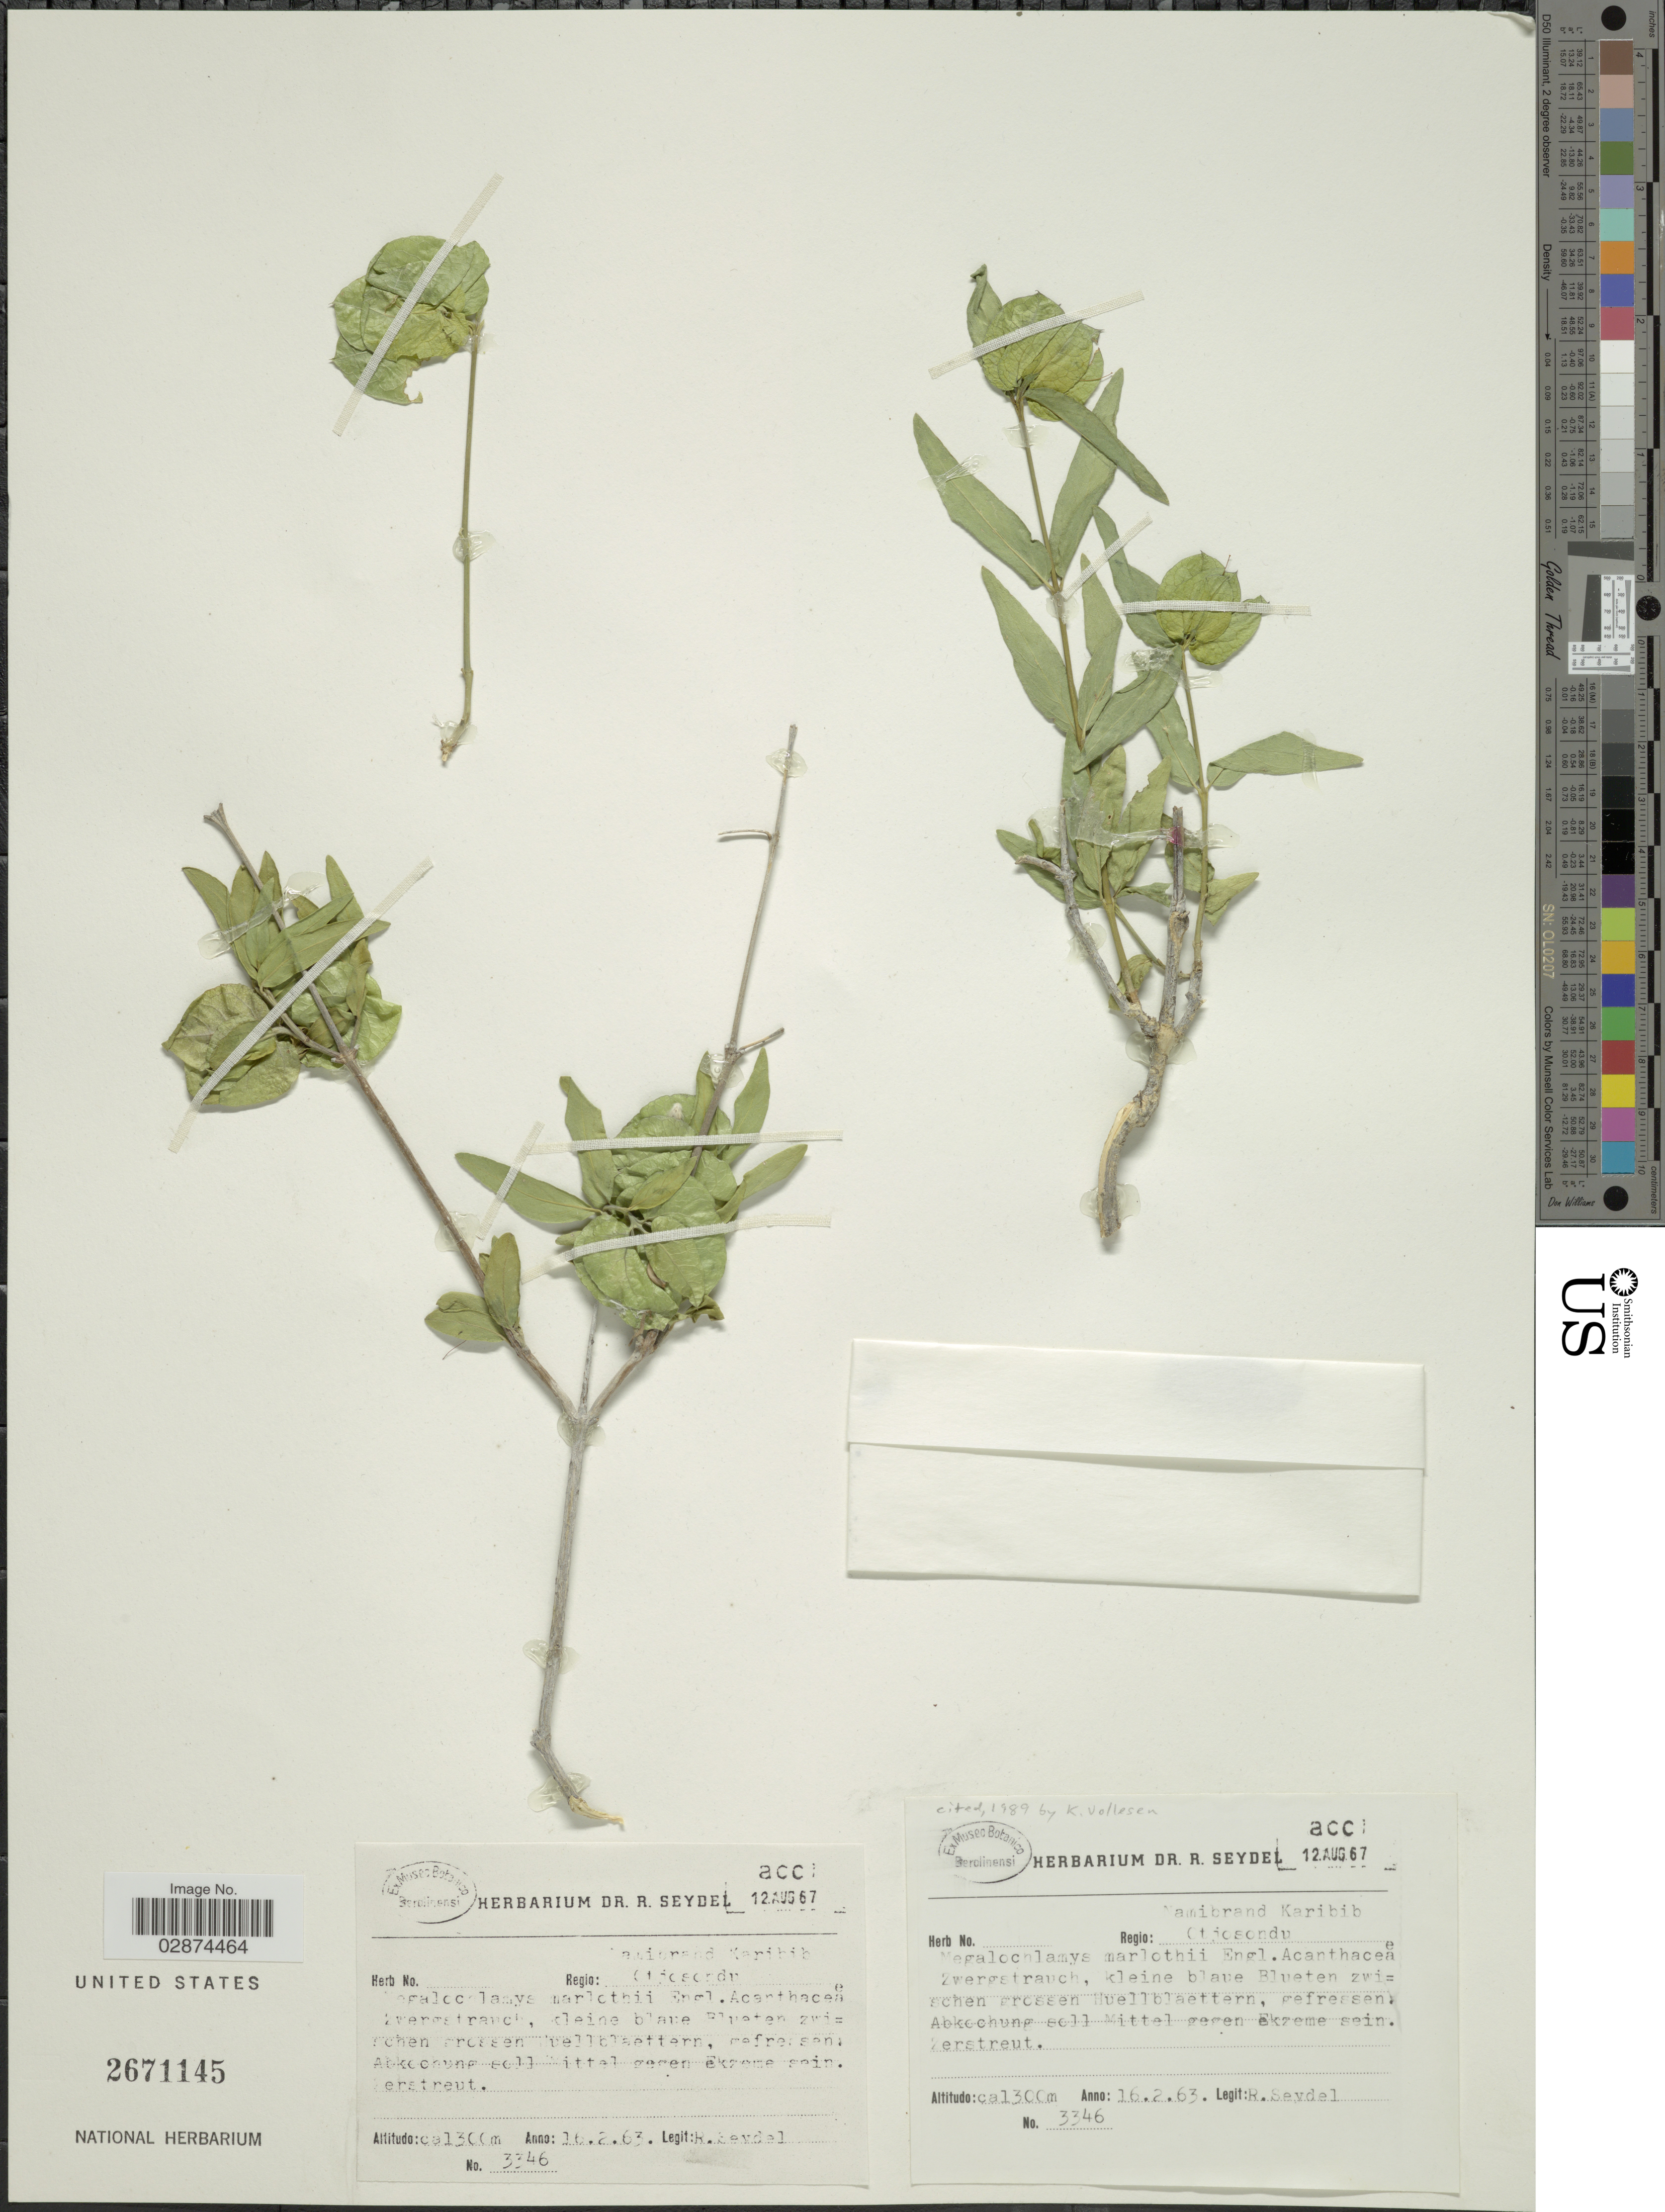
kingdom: Plantae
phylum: Tracheophyta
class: Magnoliopsida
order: Lamiales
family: Acanthaceae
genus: Megalochlamys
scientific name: Megalochlamys marlothii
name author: (Engl.) Lindau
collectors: R. Seydel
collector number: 3346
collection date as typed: Transcribed d/m/y: 16/2/63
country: Namibia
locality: Regio: Namibrand Karibib Otjosondu.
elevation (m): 1300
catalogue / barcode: US 2671145